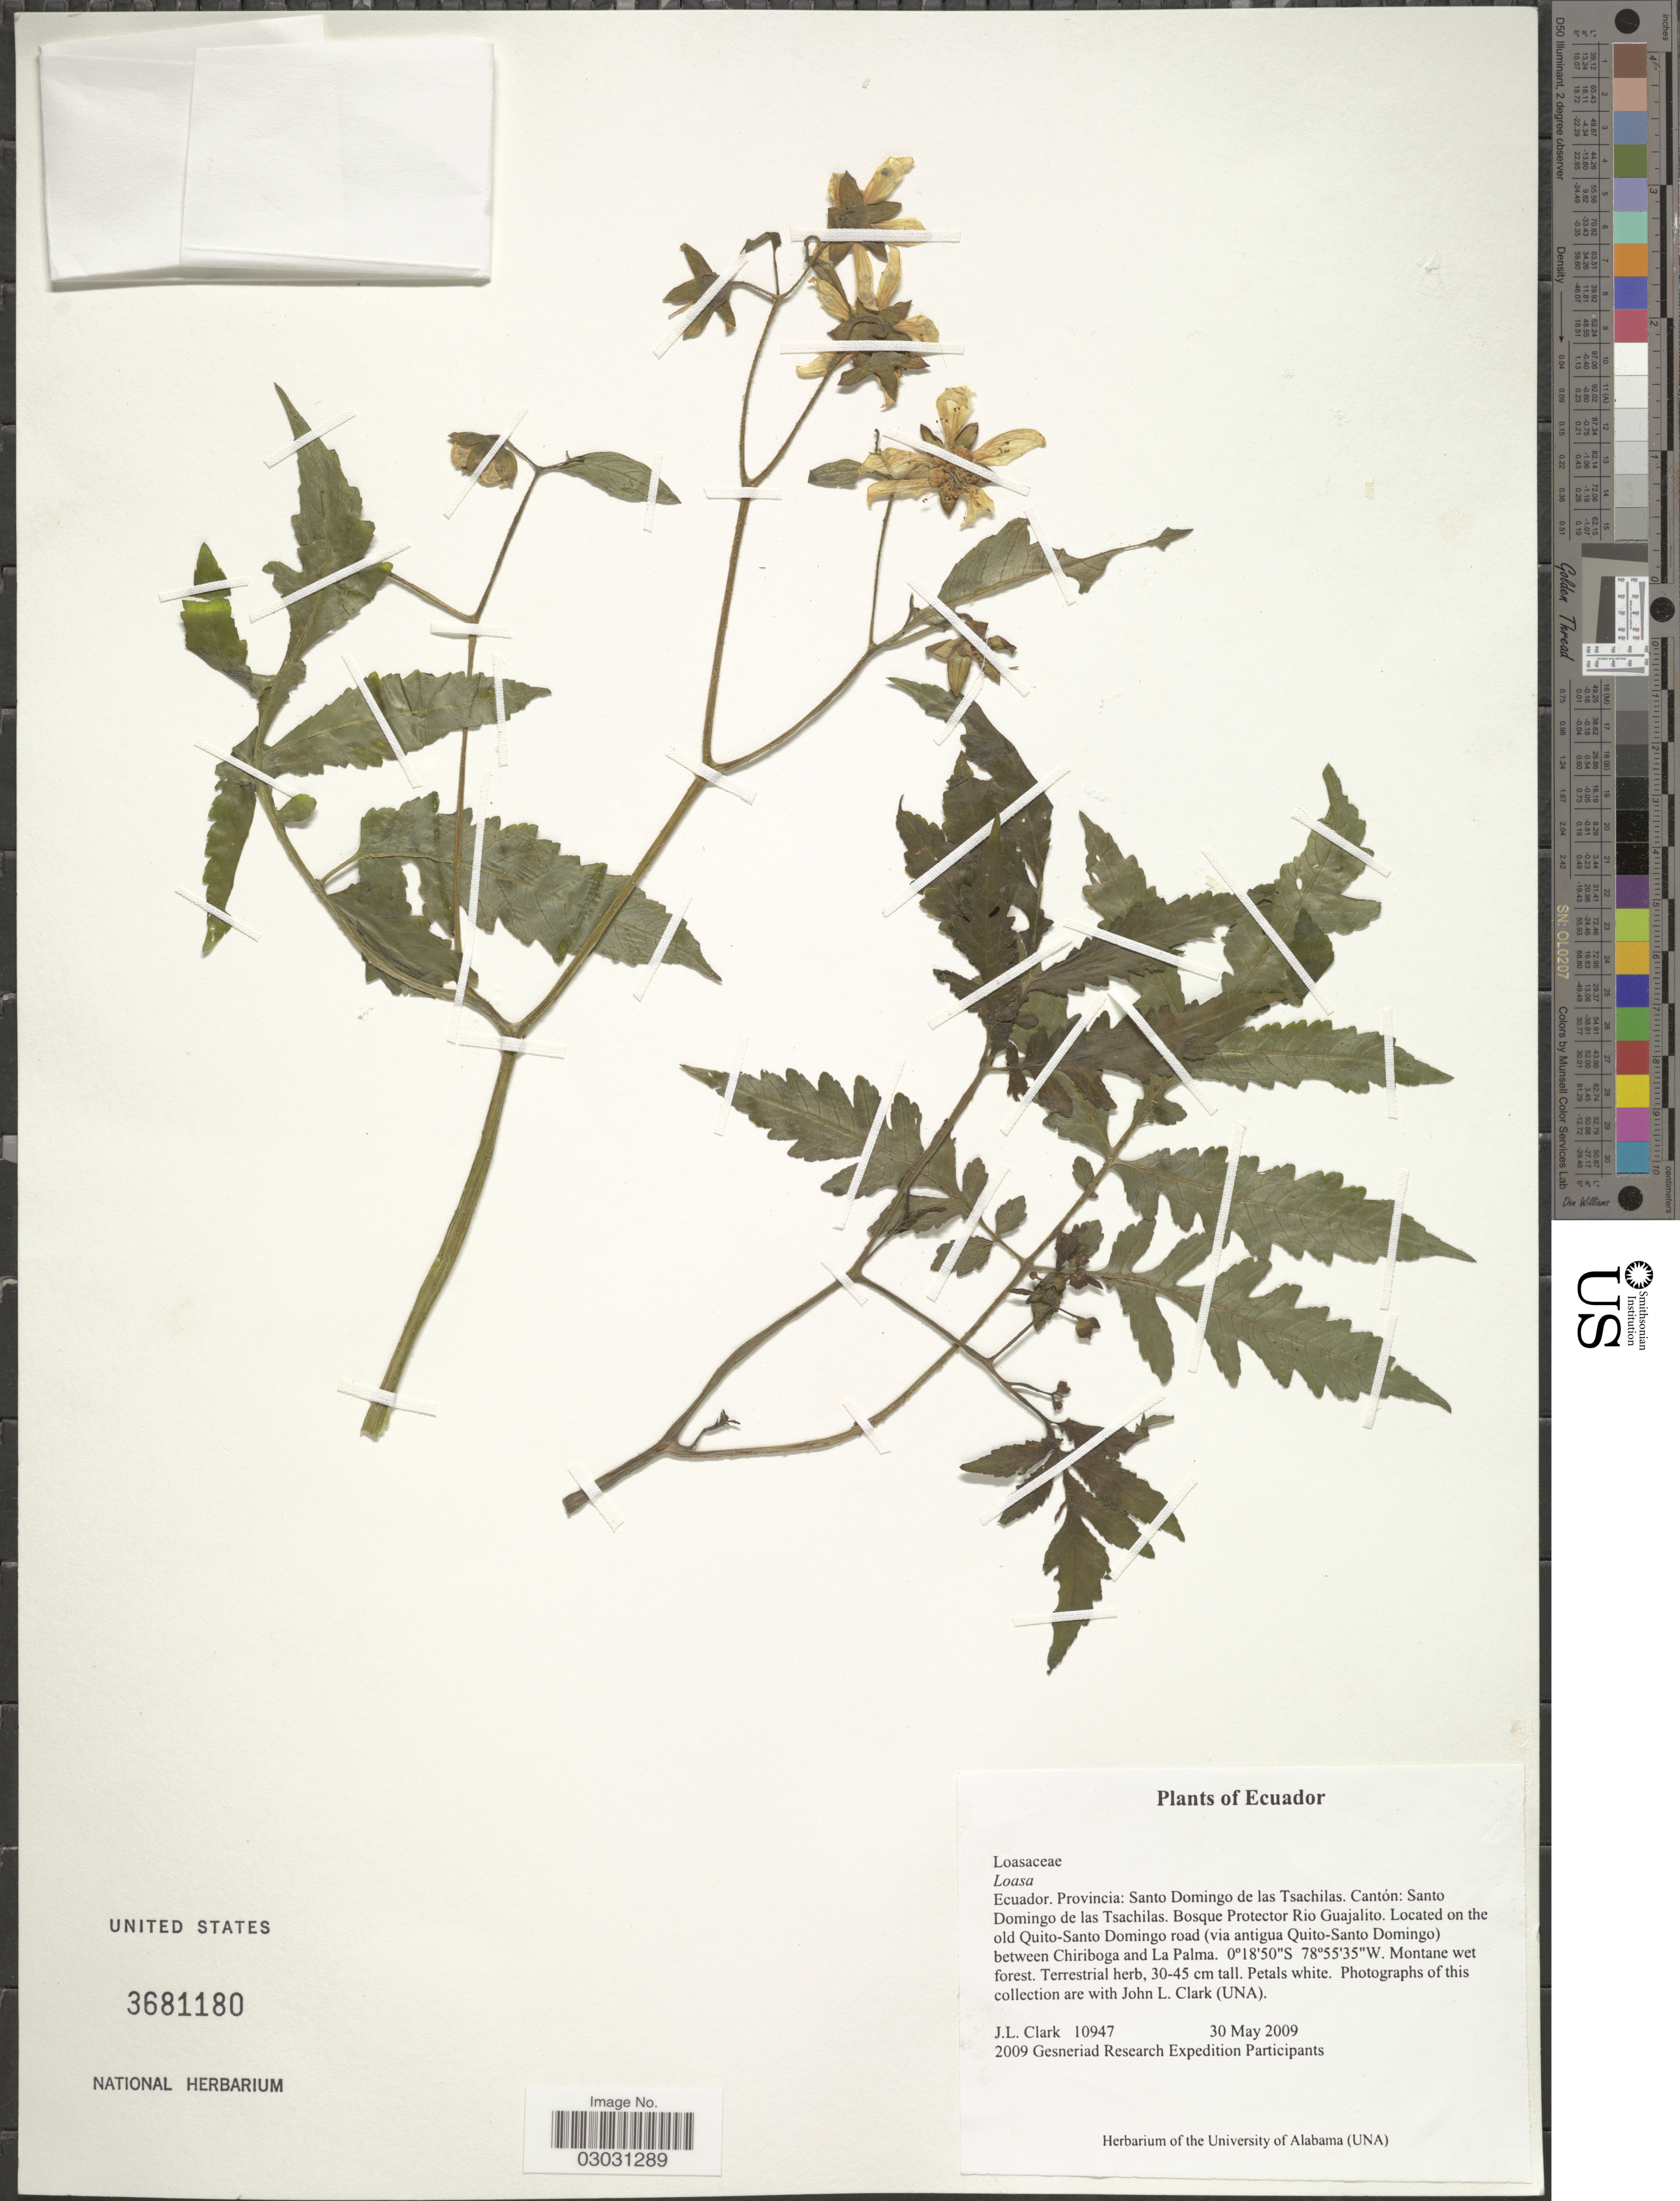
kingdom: Plantae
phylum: Tracheophyta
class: Magnoliopsida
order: Cornales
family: Loasaceae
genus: Loasa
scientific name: Loasa sp.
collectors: J. L. Clark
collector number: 10947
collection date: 2009-05-30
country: Ecuador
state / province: Tsáchilas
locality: Cantón: Santo Domingo de las Tsachilas. Bosque Protector Rio Guajalito. Located on the old Quito-Santo Domingo road (via antigua Quito-Santo Domingo) between Chiriboga and La Palma.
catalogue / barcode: US 3681180